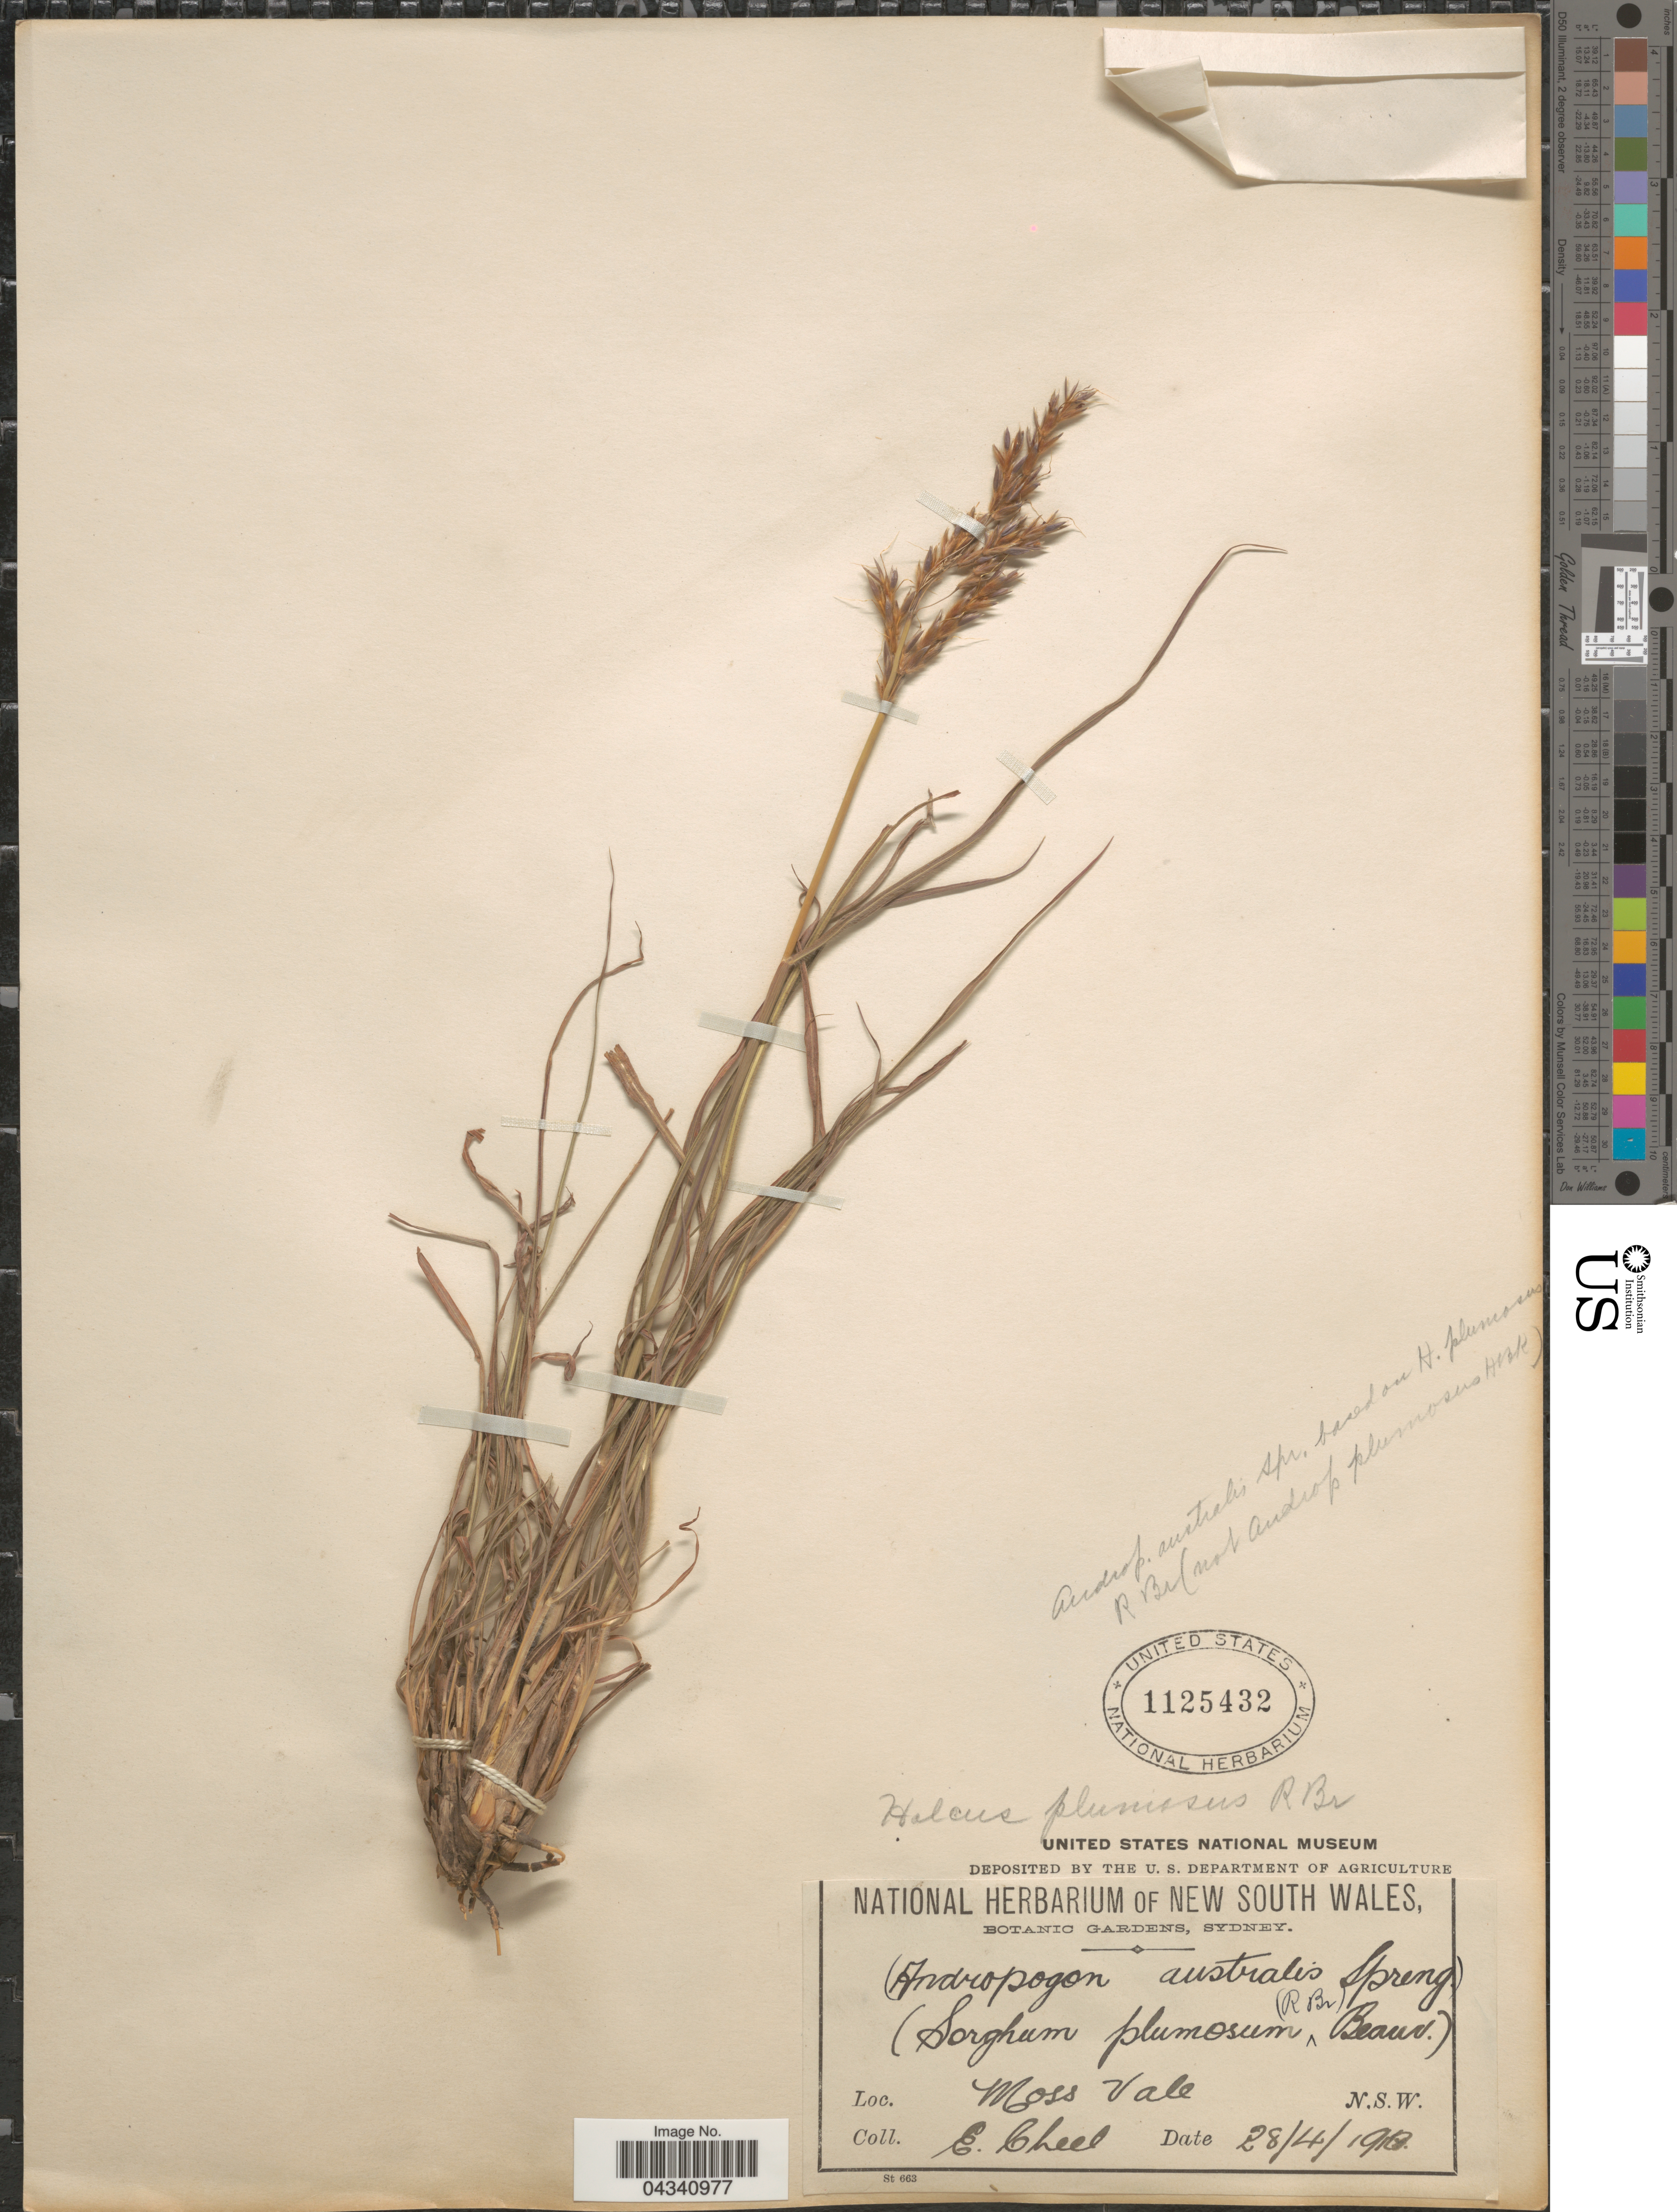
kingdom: Plantae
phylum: Tracheophyta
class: Liliopsida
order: Poales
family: Poaceae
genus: Sorghum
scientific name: Sorghum plumosum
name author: (R. Br.) P. Beauv.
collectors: E. Cheel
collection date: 1910-04-28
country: Australia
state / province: New South Wales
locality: Moss Vale.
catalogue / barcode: US 1125432